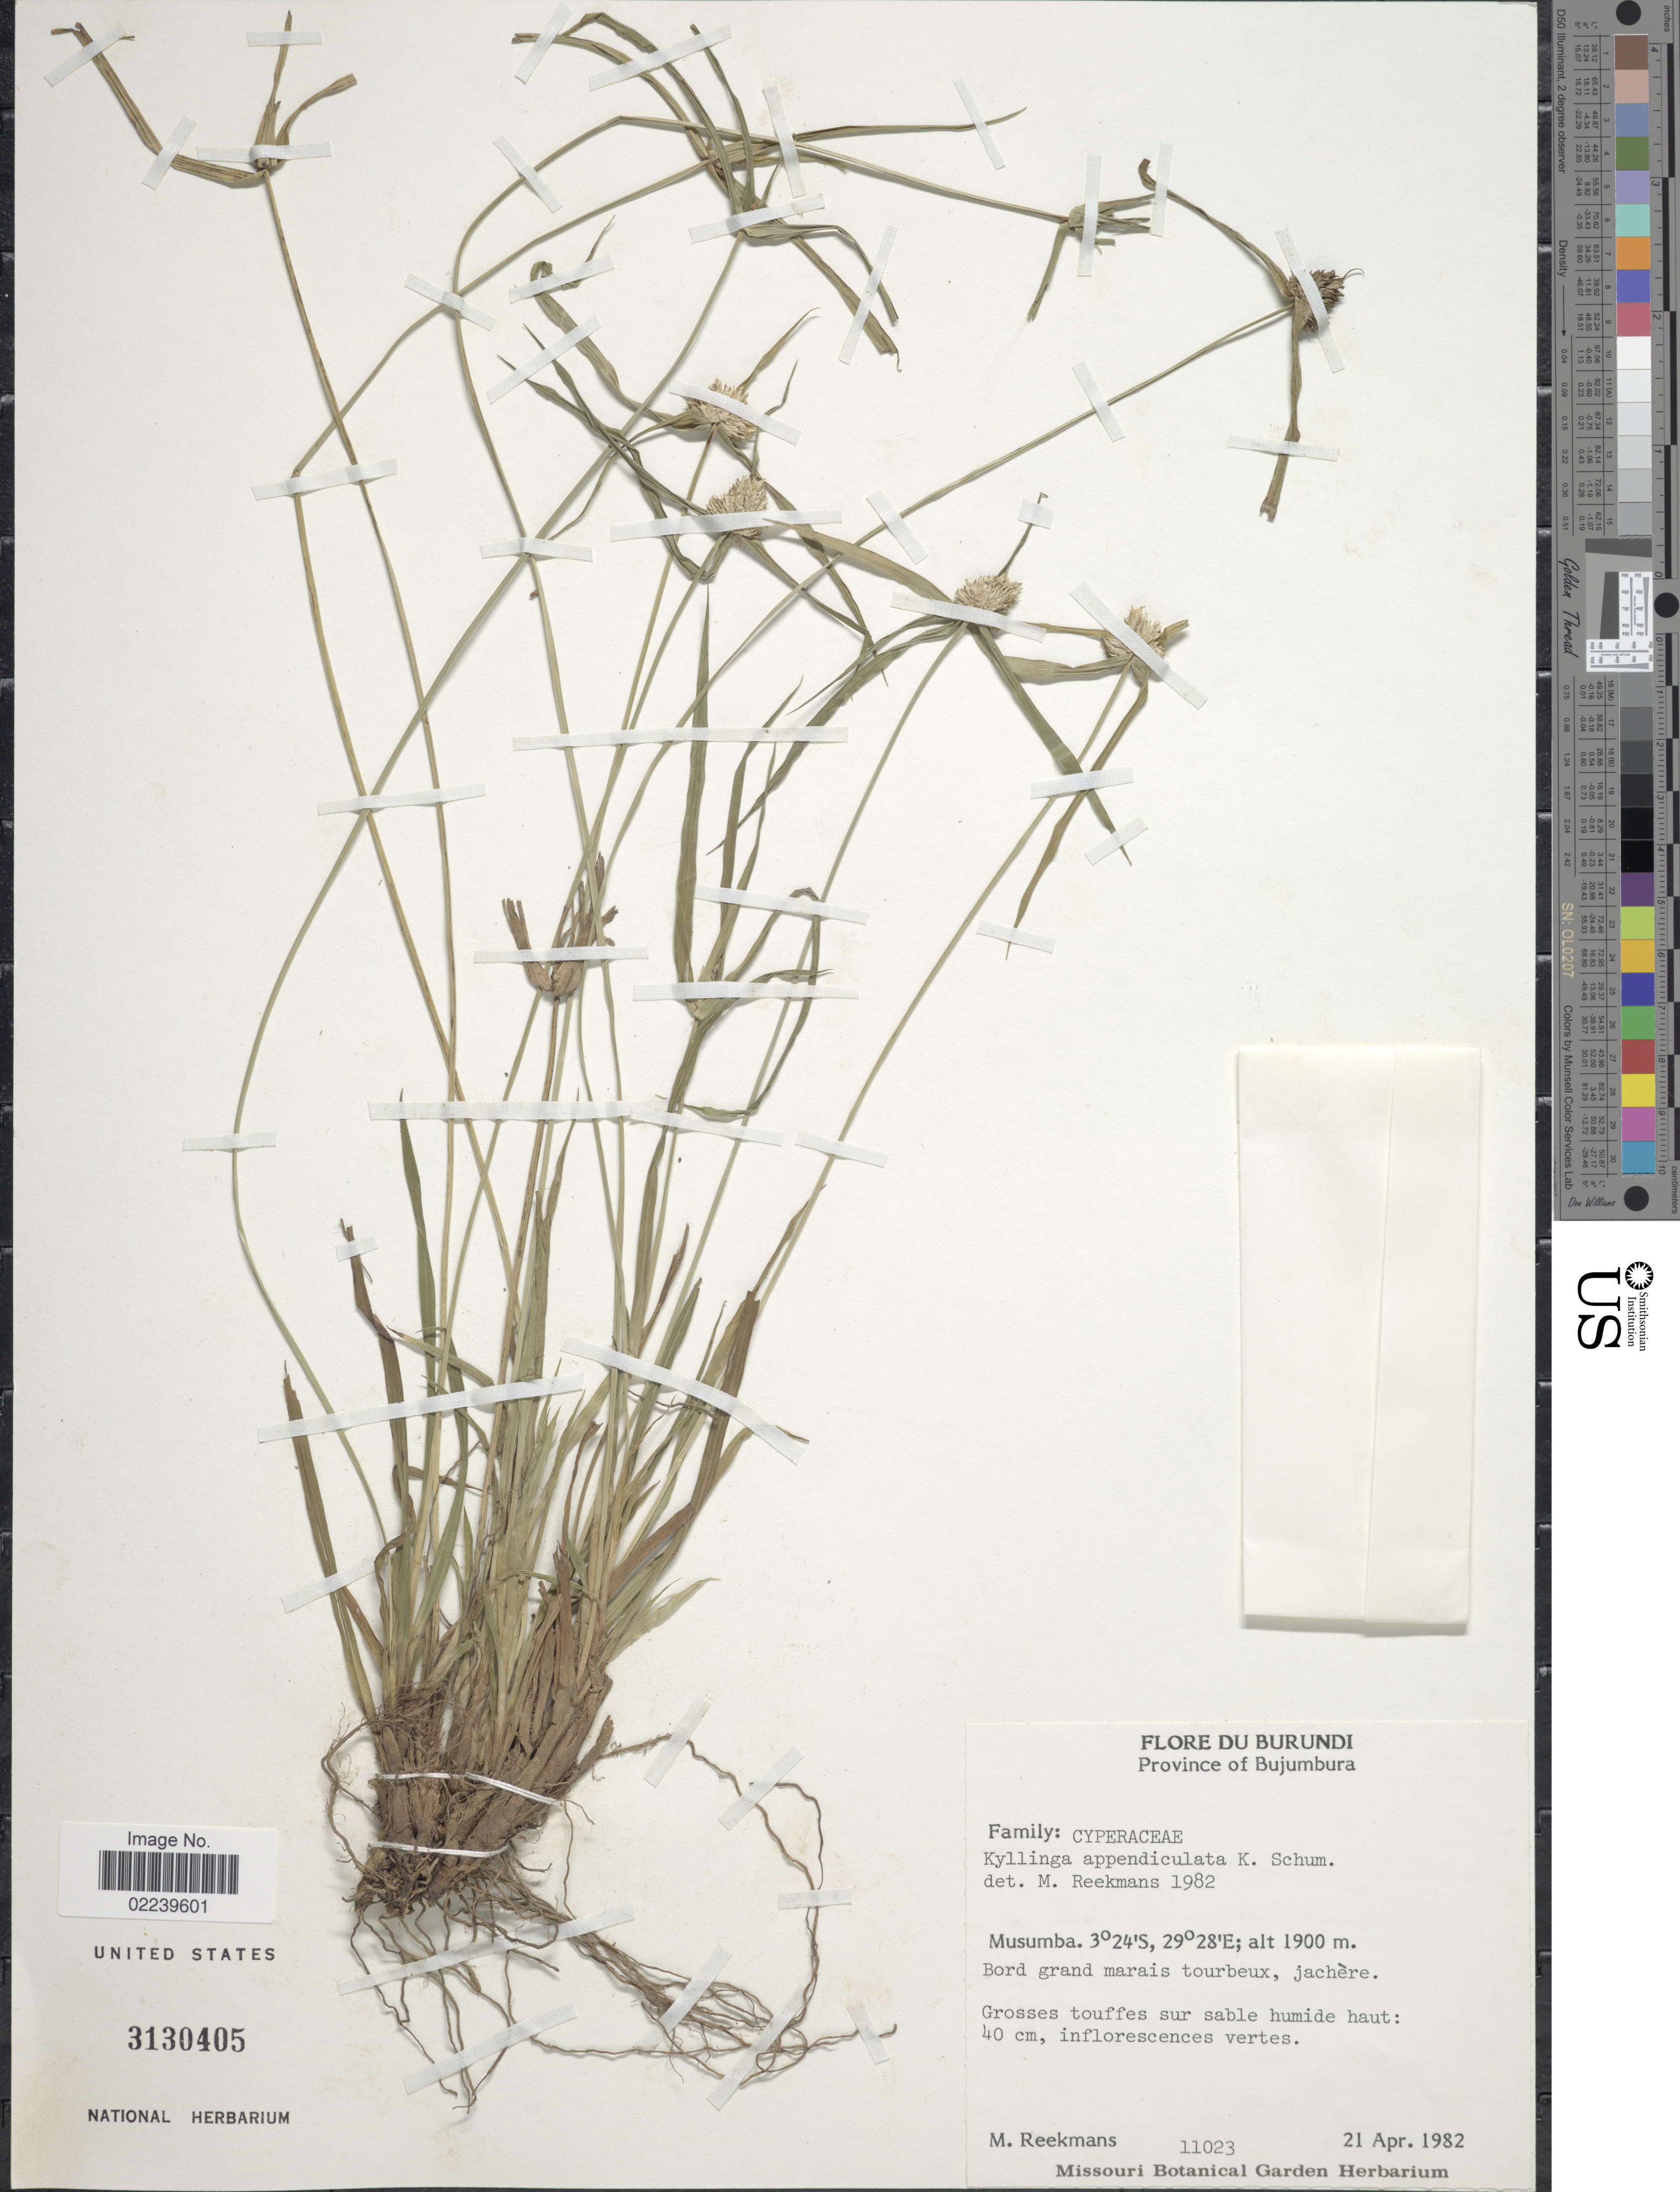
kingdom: Plantae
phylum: Tracheophyta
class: Liliopsida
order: Poales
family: Cyperaceae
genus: Cyperus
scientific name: Cyperus sesquiflorus subsp. appendiculatus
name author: (K. Schum.)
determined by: Strong, M. T., (US), Smithsonian Institution - National Museum of Natural History (UNITED STATES)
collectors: M. Reekmans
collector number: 11023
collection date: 1982-04-21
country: Burundi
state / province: Bujumura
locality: Province of Bujumbura. Musumba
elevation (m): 1900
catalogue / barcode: US 3130405